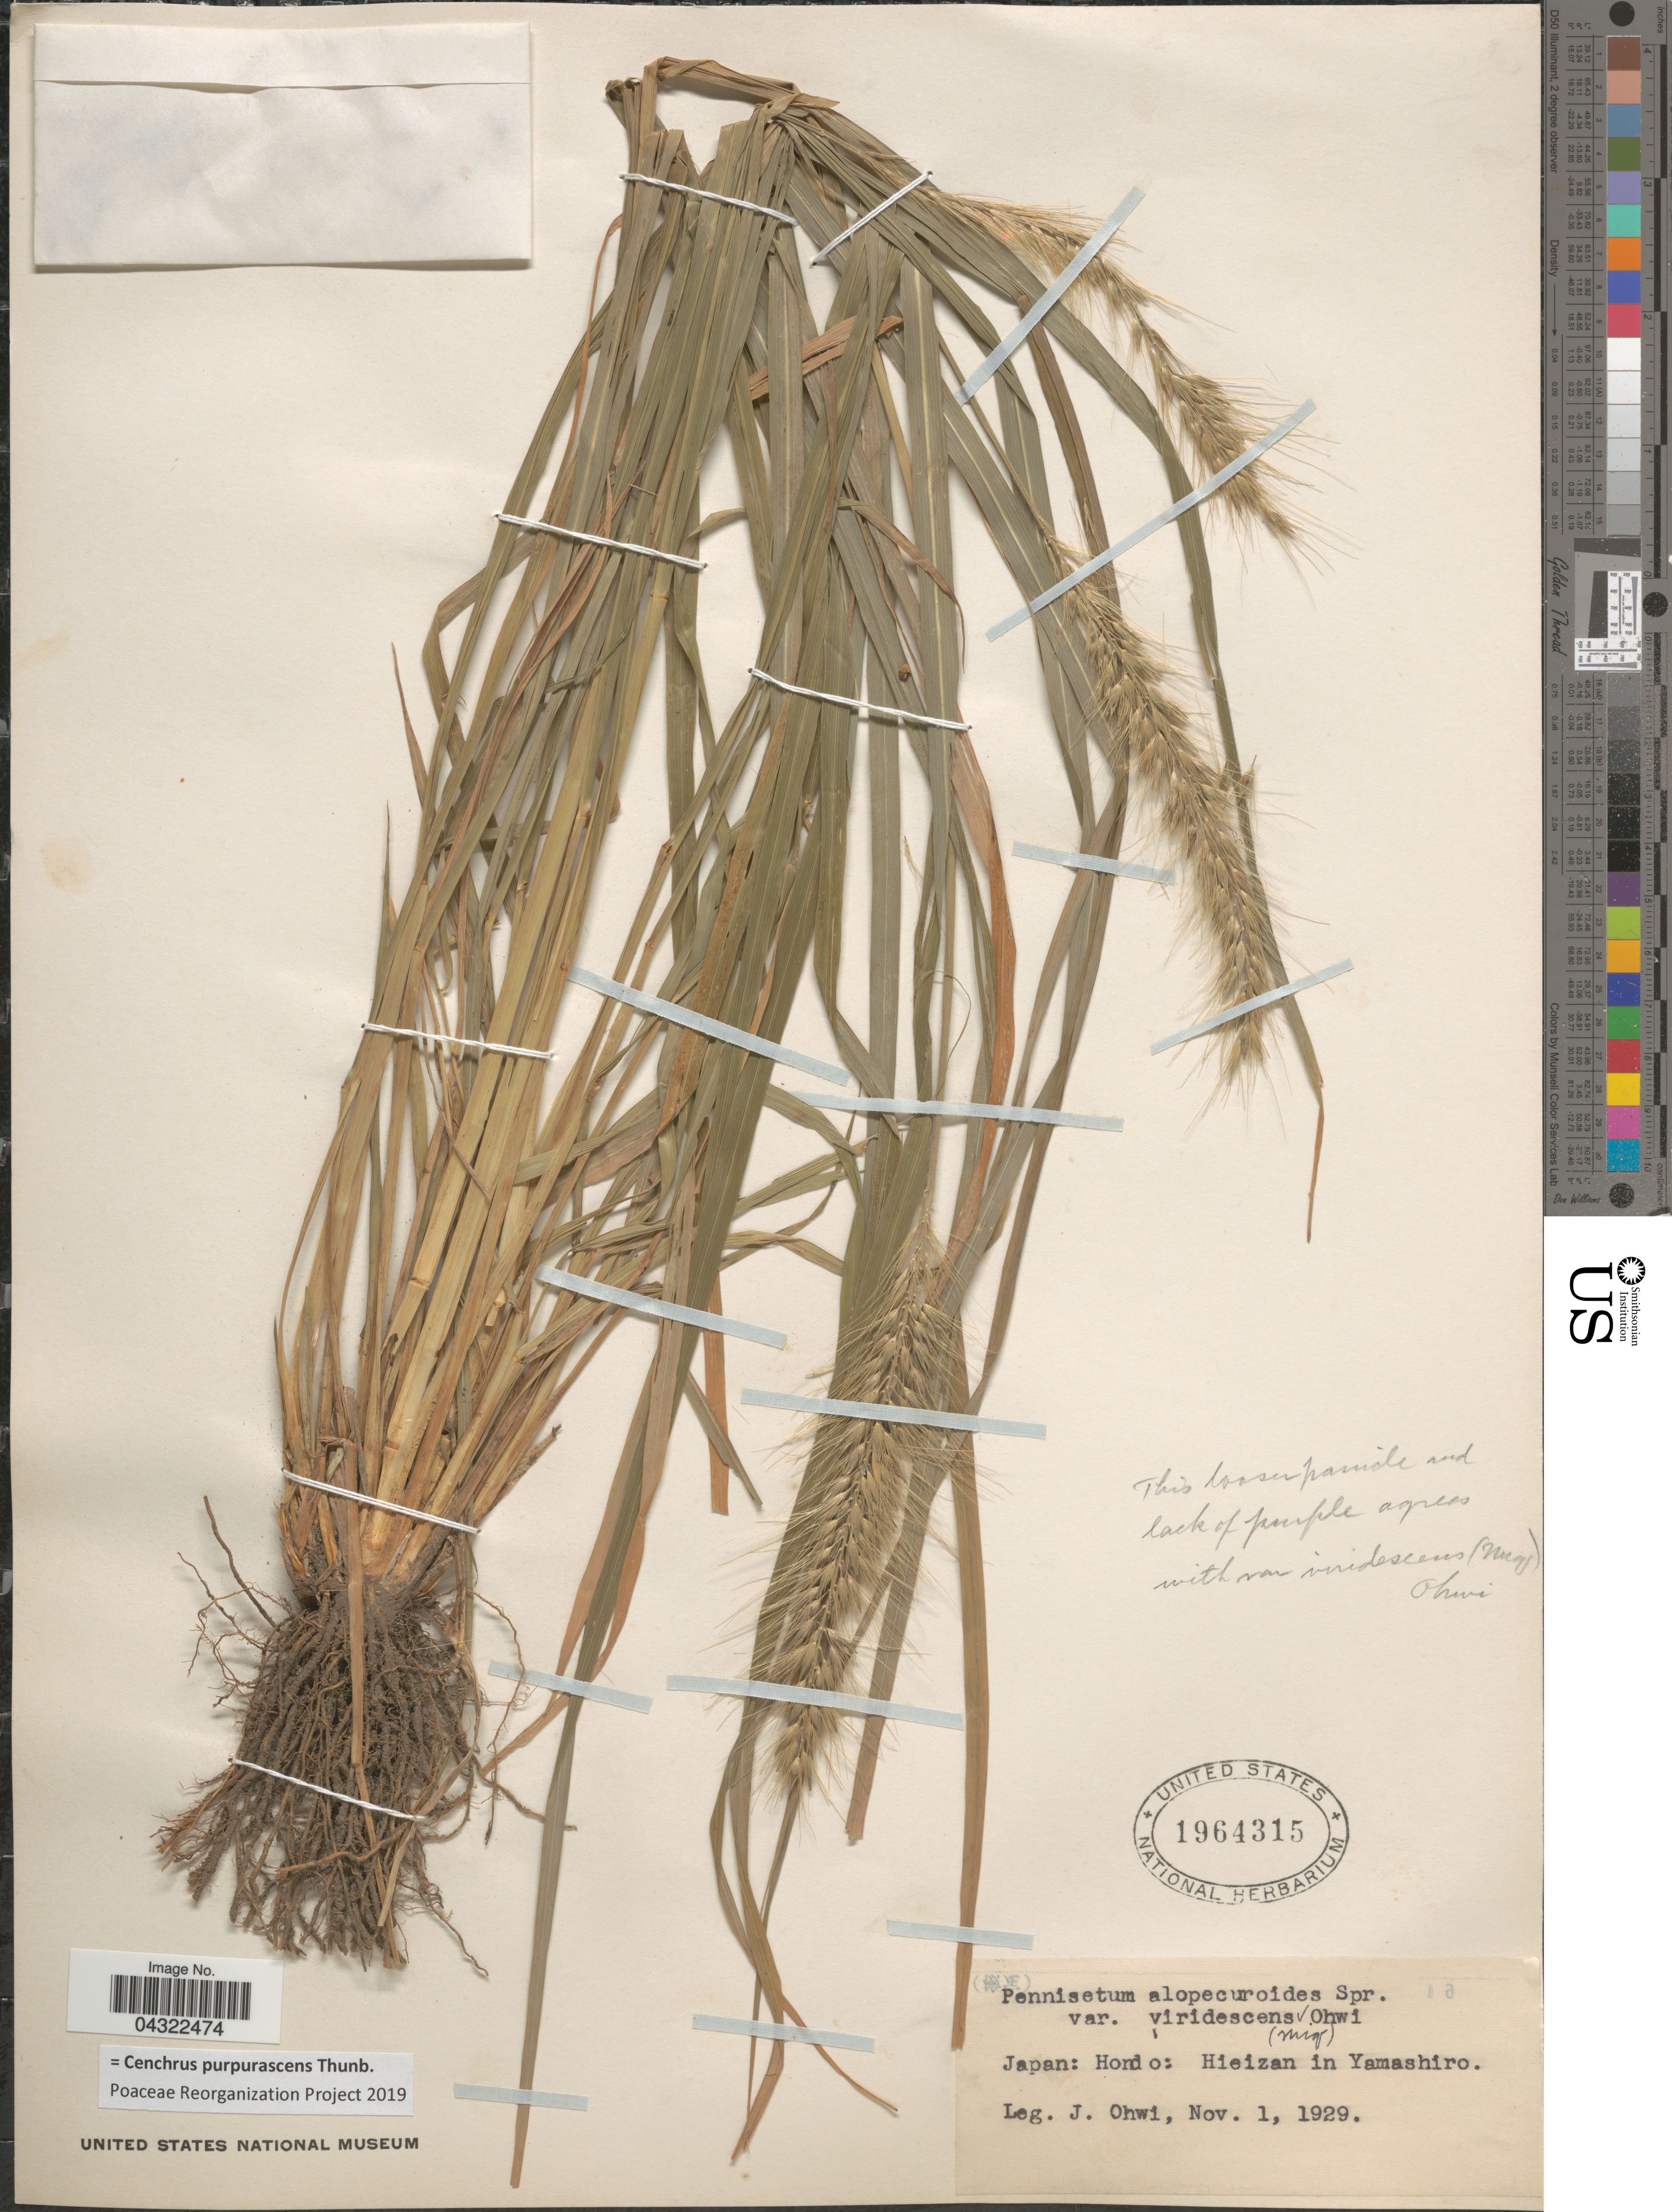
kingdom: Plantae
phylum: Tracheophyta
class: Liliopsida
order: Poales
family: Poaceae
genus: Cenchrus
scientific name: Cenchrus purpurascens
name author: Thunb.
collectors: J. Ohwi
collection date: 1929-11-01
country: Japan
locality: Hondo: Hieizan in Yamashiro.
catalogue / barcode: US 1964315